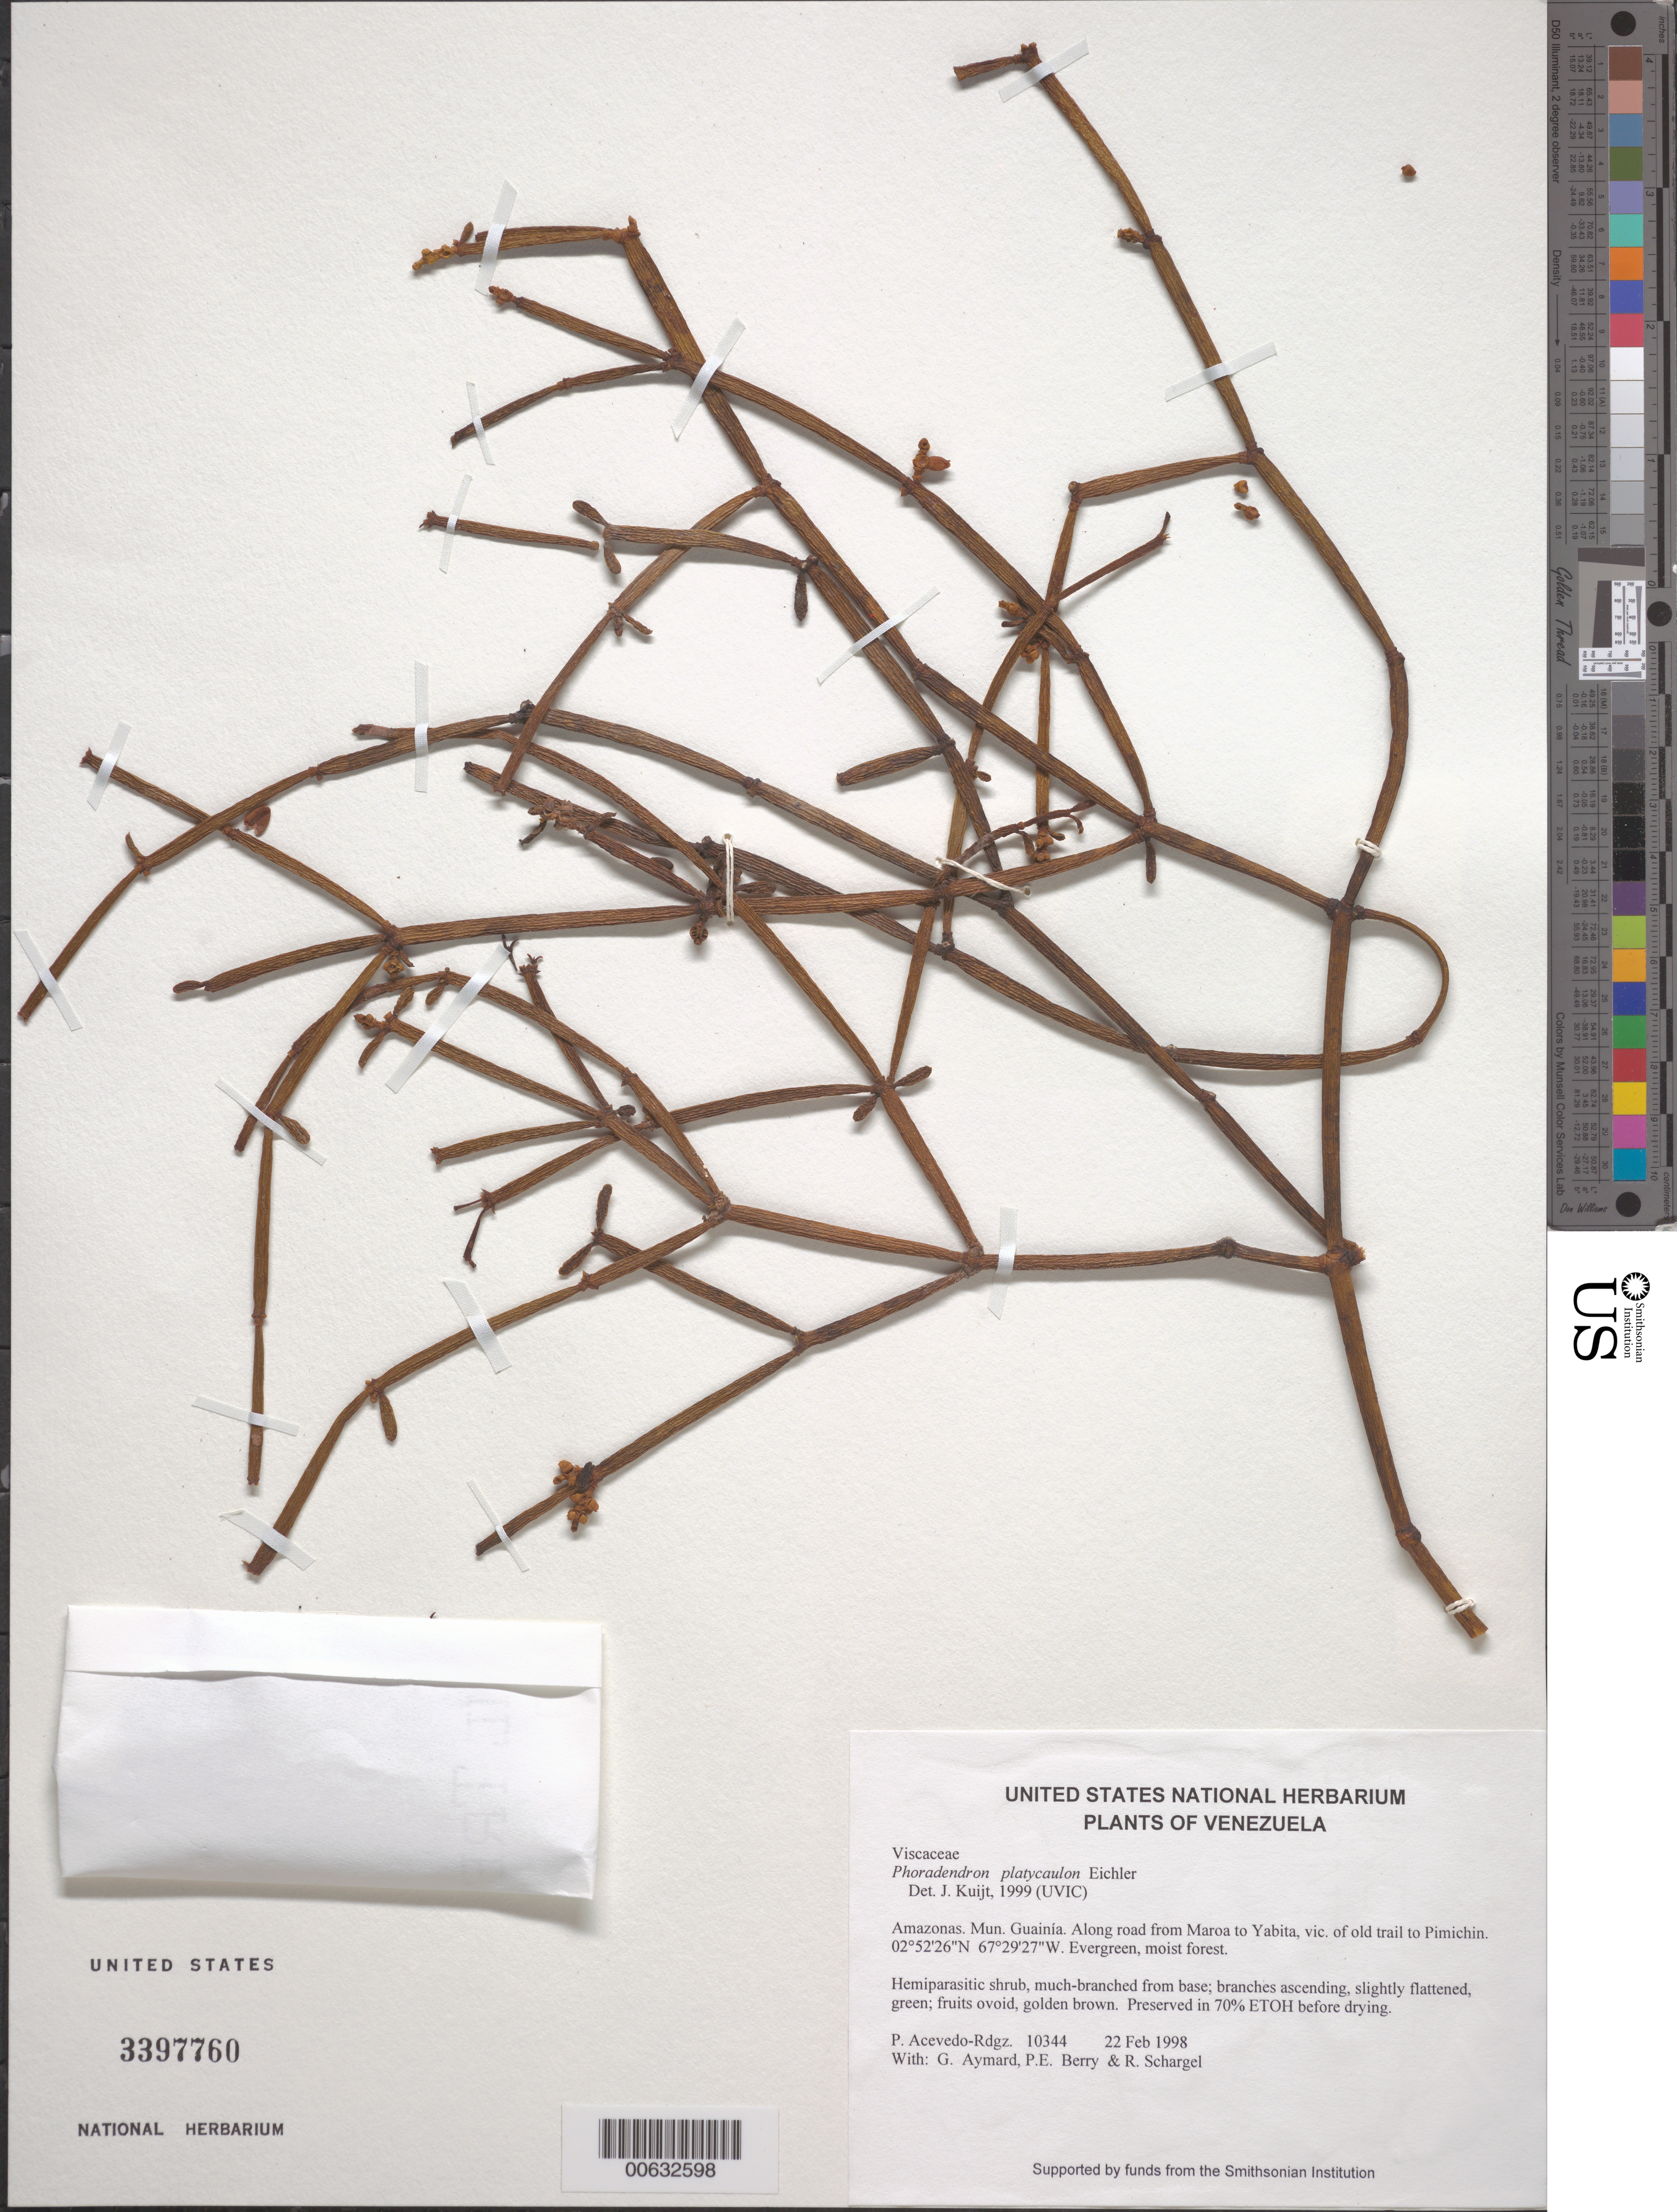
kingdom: Plantae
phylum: Tracheophyta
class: Magnoliopsida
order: Santalales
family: Viscaceae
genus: Phoradendron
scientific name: Phoradendron platycaulon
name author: Eichler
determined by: Kuijt, Job, (CANADA)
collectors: P. Acevedo-Rodr., G. A. Aymard, P. E. Berry & R. Schargel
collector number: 10344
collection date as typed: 22 Feb 1998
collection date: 1998-02-22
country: Venezuela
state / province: Amazonas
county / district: Maroa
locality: Along road from Maroa to Yabita, vic. of old trail to Pimichin.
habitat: Evergreen, moist forest.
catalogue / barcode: US 3397760